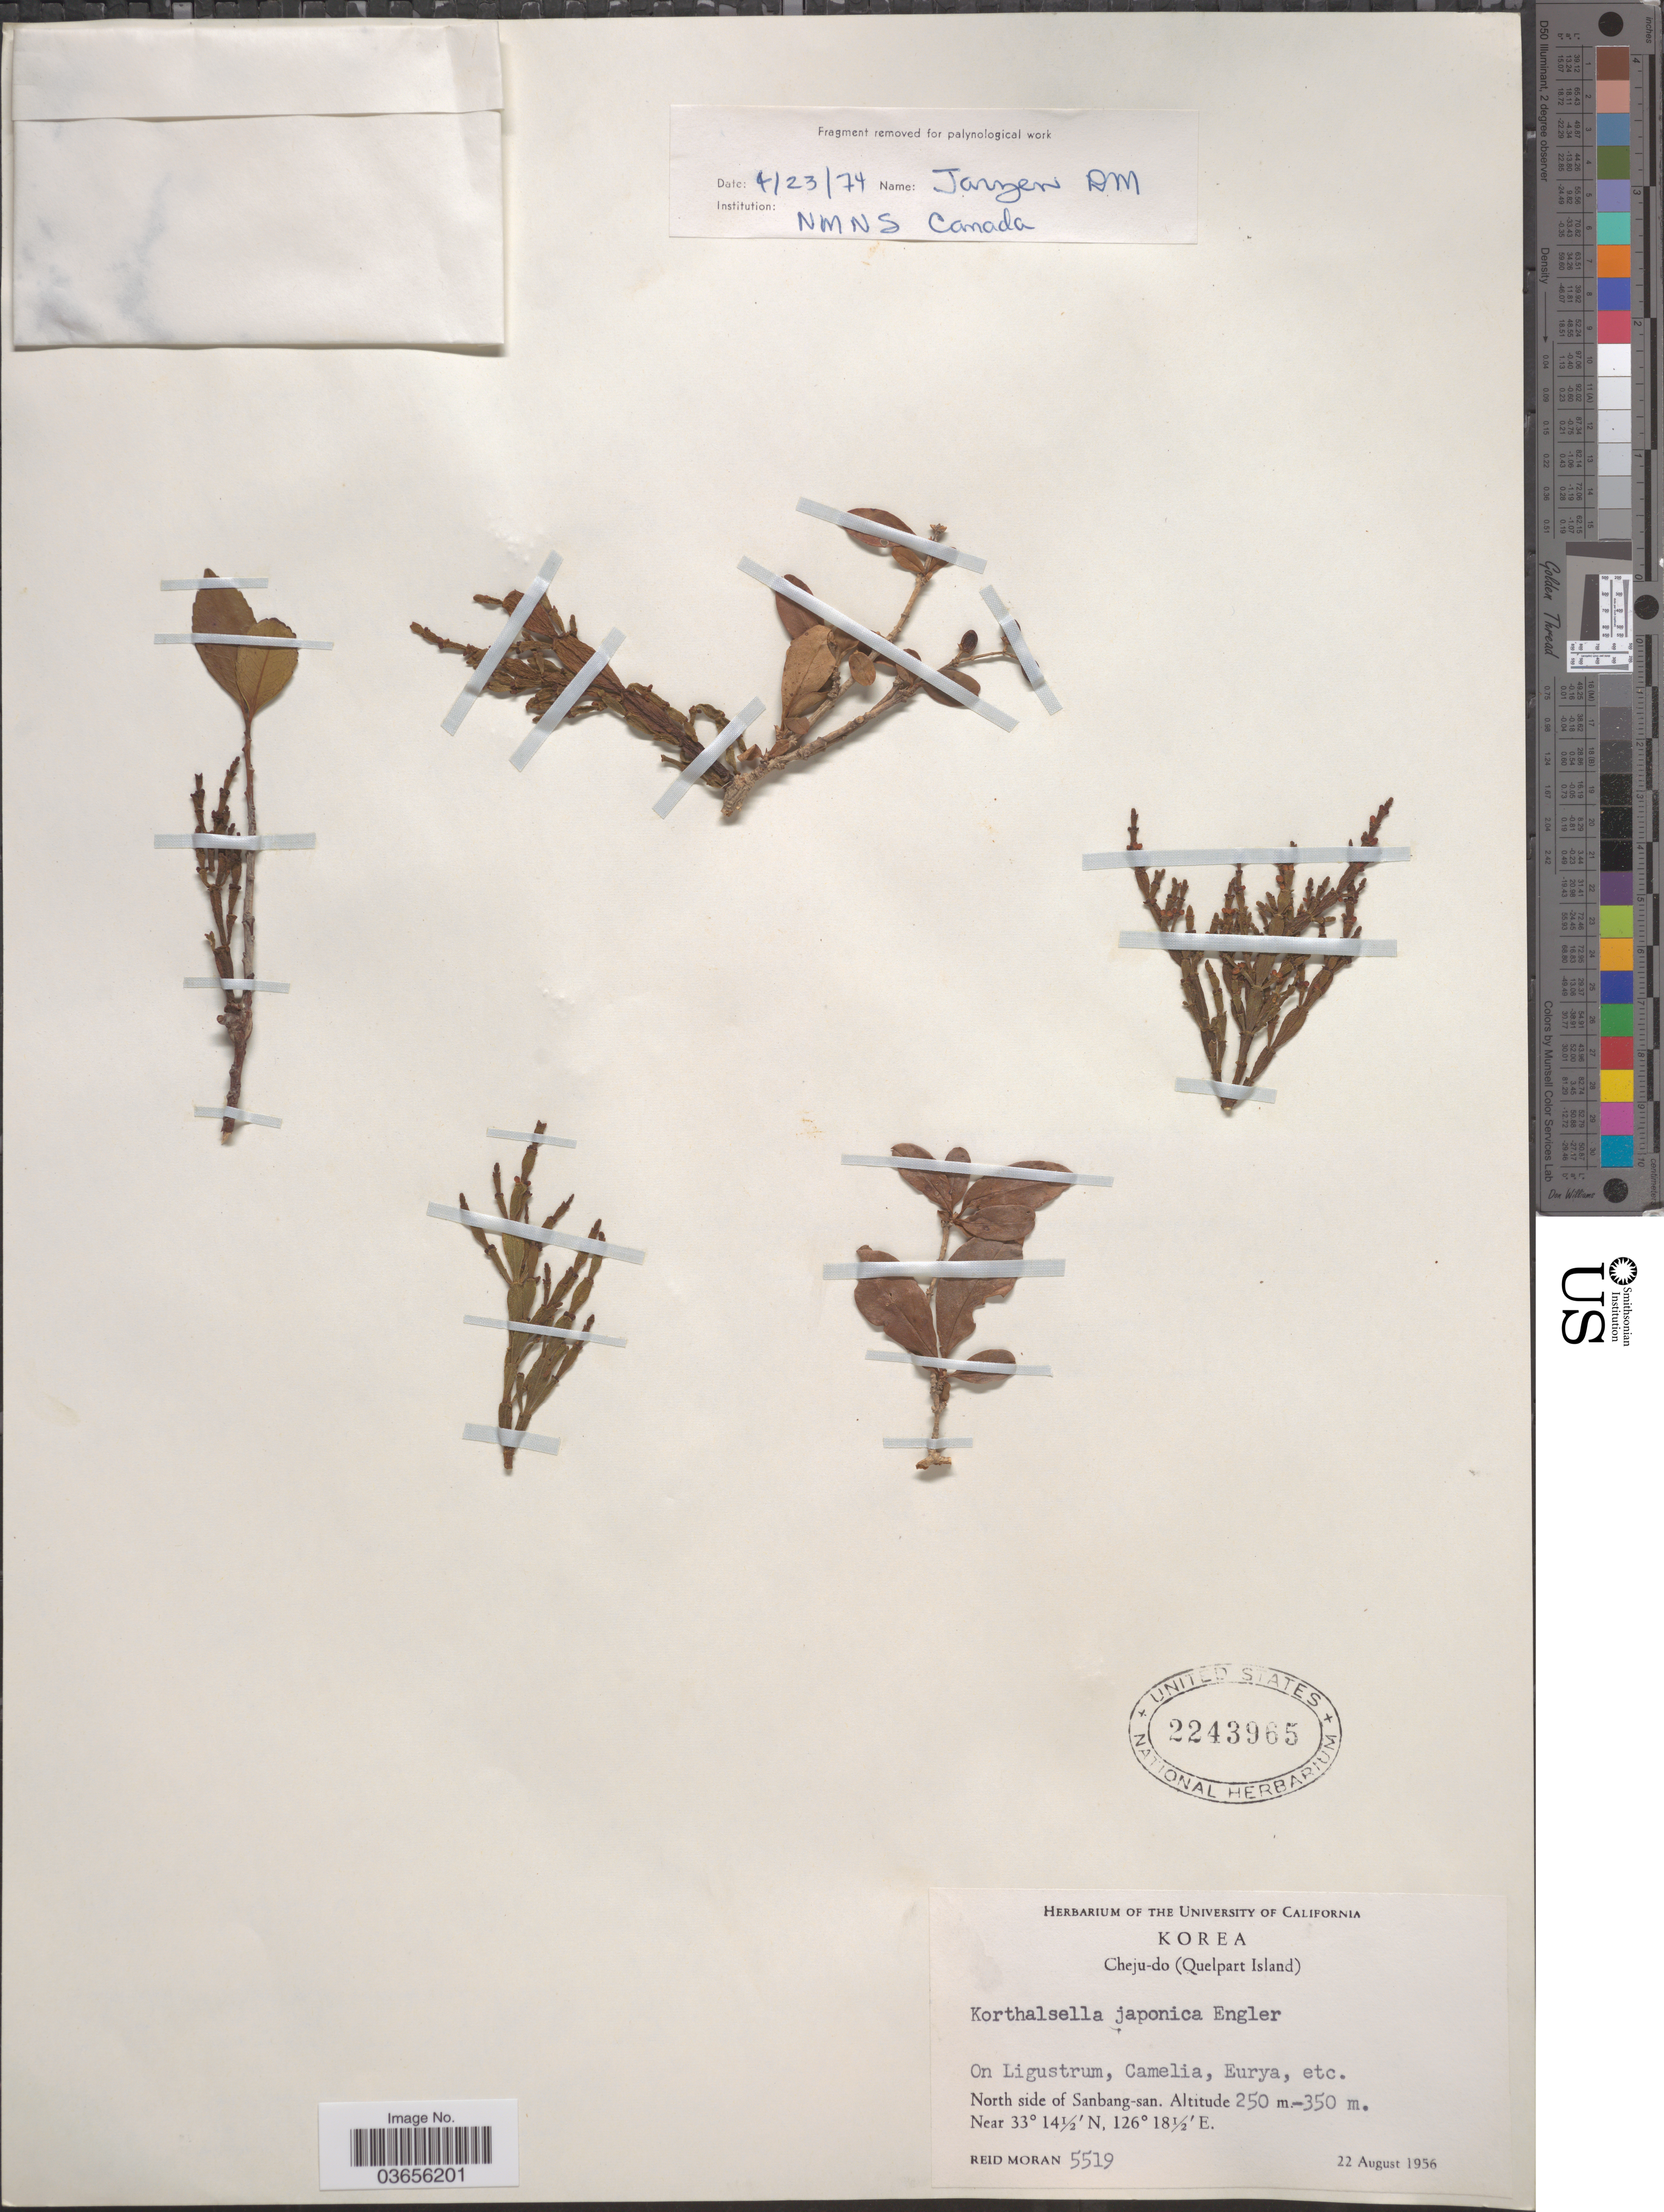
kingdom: Plantae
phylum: Tracheophyta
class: Magnoliopsida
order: Santalales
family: Viscaceae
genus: Korthalsella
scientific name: Korthalsella japonica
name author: (Thunb.) Engl.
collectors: R. V. Moran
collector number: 5519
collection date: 1956-08-22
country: South Korea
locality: Cheju-do (Quelpart Island). North side of Sanbang-san.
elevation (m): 250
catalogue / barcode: US 2243965